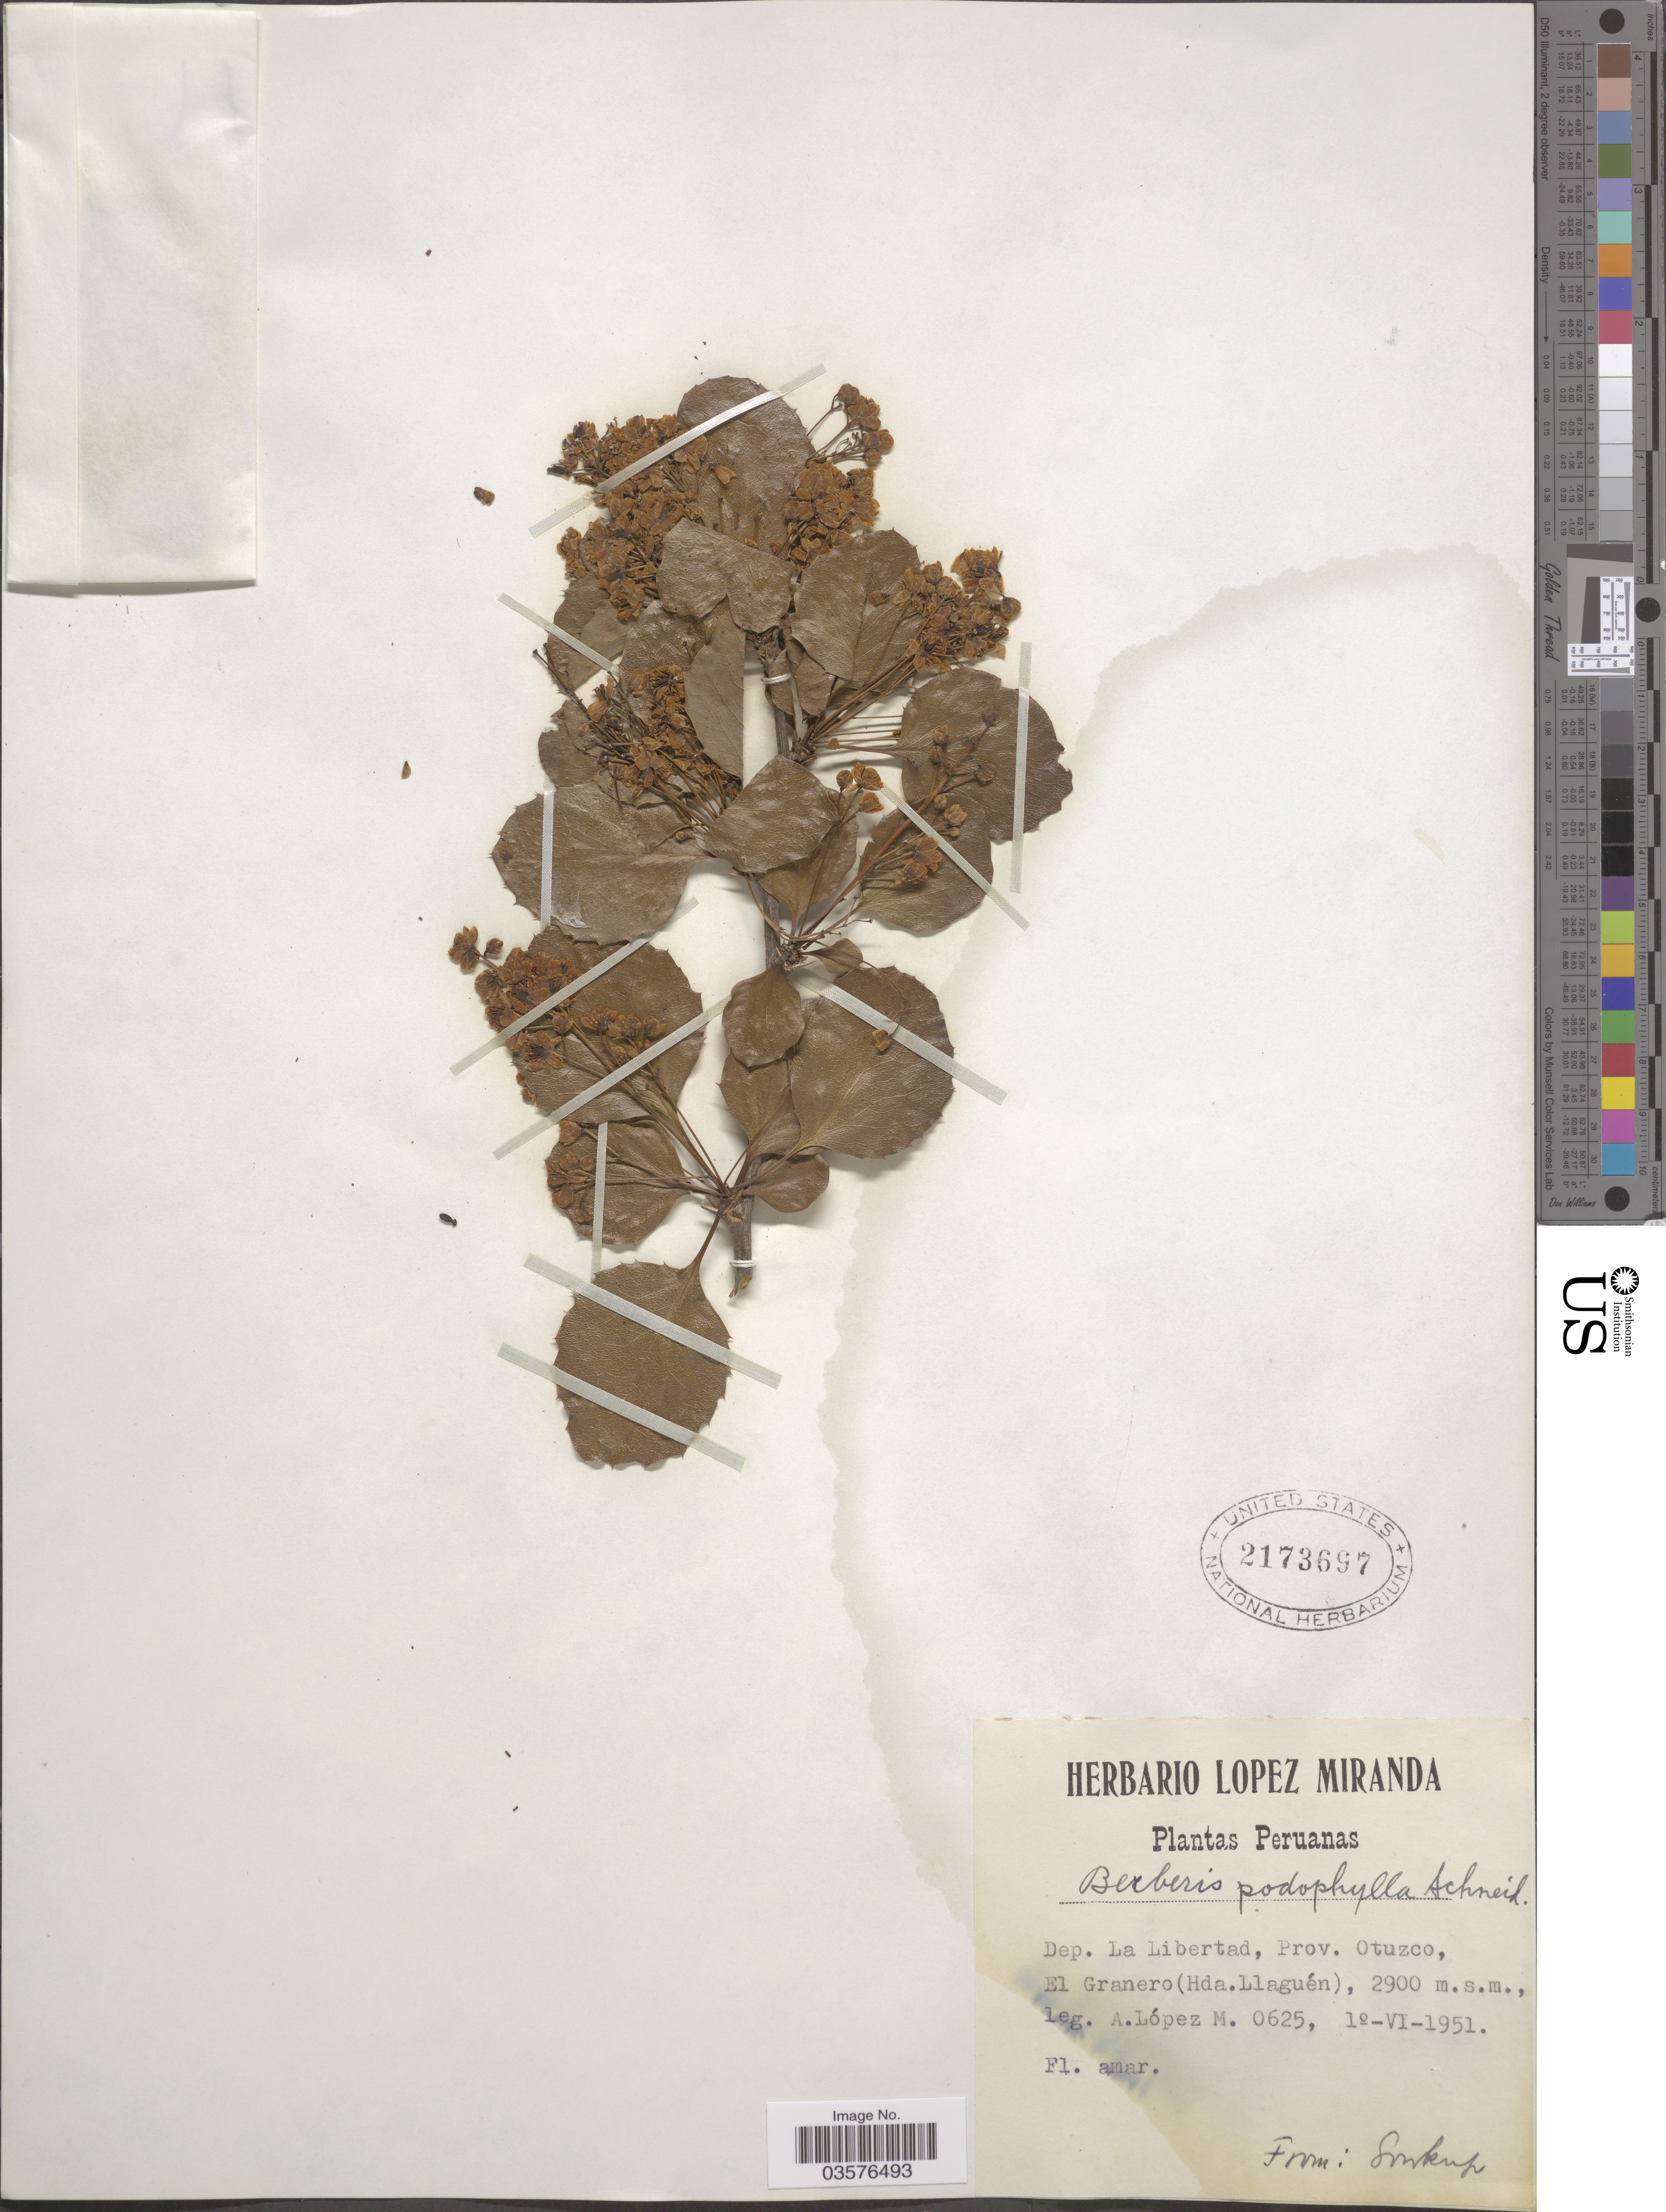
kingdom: Plantae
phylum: Tracheophyta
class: Magnoliopsida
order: Ranunculales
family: Berberidaceae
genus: Berberis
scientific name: Berberis podophylla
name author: C.K. Schneid.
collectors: A. López M.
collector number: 0625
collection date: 1951-06-01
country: Peru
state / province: La Libertad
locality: Dep. La Libertad, Prov. Otuzco, El Granero (Hda. Llaguén).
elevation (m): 2900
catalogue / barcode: US 2173697